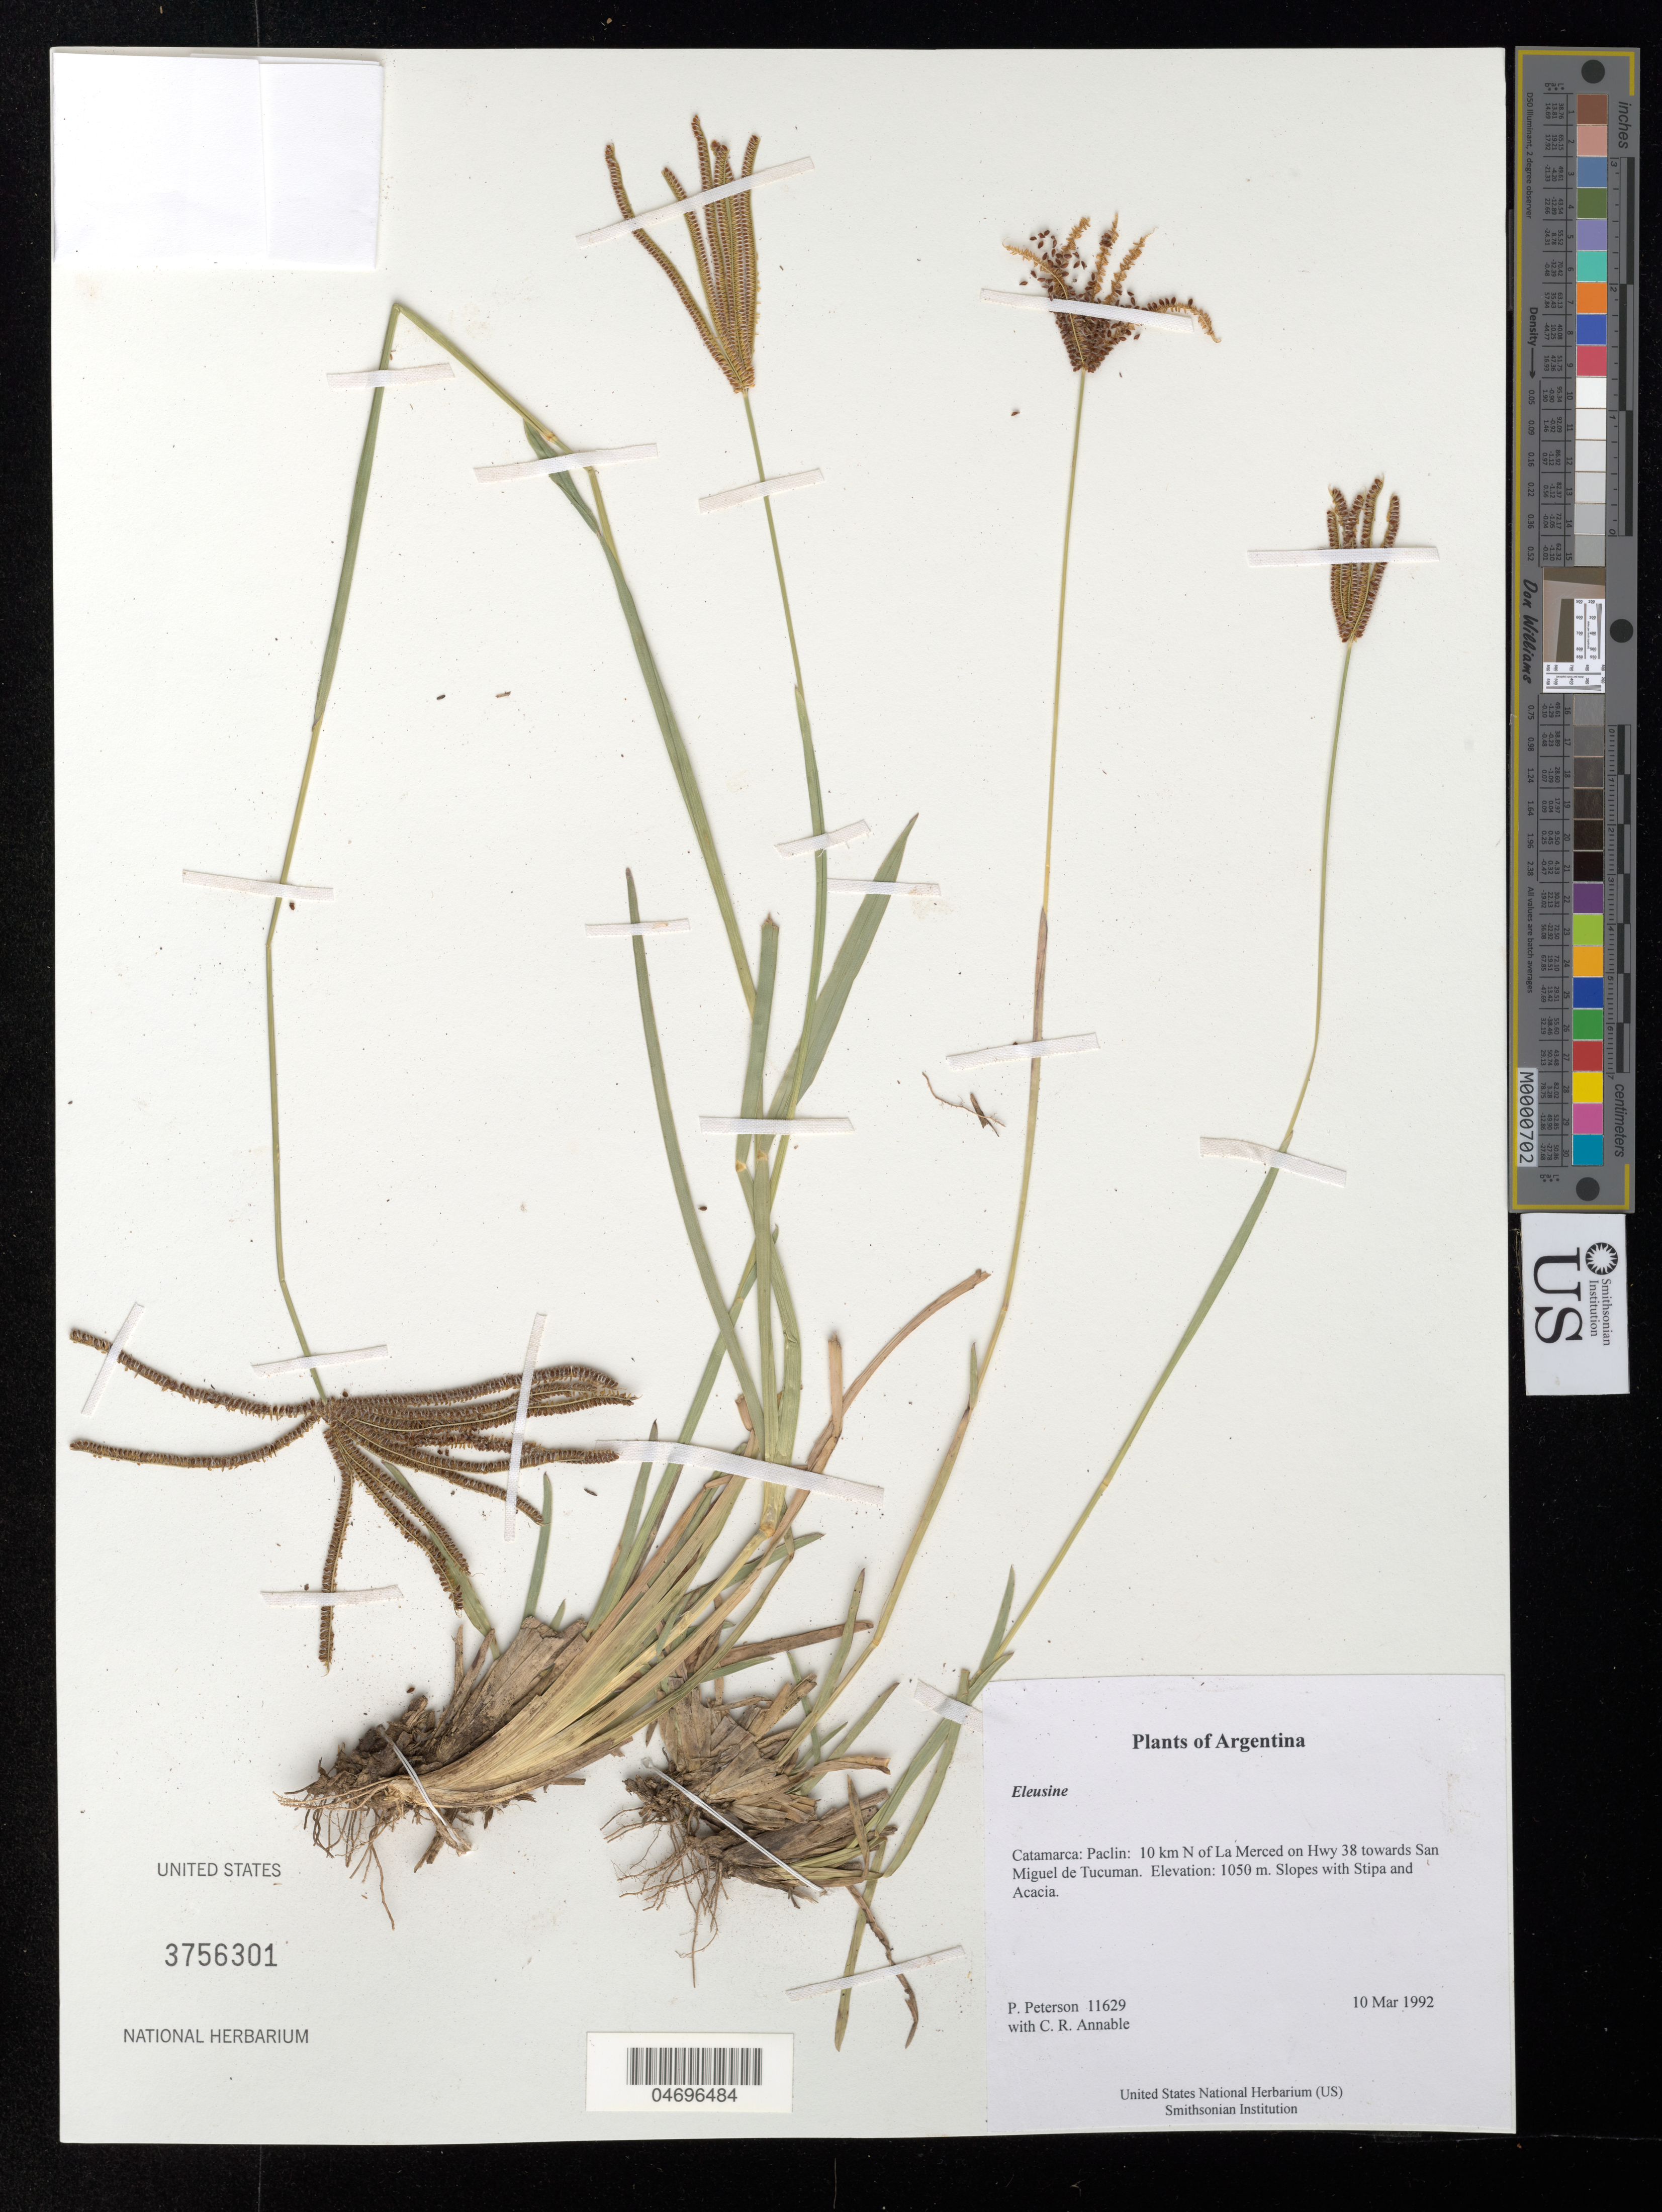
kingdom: Plantae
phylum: Tracheophyta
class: Liliopsida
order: Poales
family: Poaceae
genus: Eleusine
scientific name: Eleusine sp.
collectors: P. M. Peterson & C. R. Annable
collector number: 11629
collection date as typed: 10 Mar 1992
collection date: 1992-03-10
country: Argentina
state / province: Catamarca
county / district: Paclin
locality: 10 km N of La Merced on Hwy 38 towards San Miguel de Tucuman.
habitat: Slopes with Stipa and Acacia.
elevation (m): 1050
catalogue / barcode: US 3756301